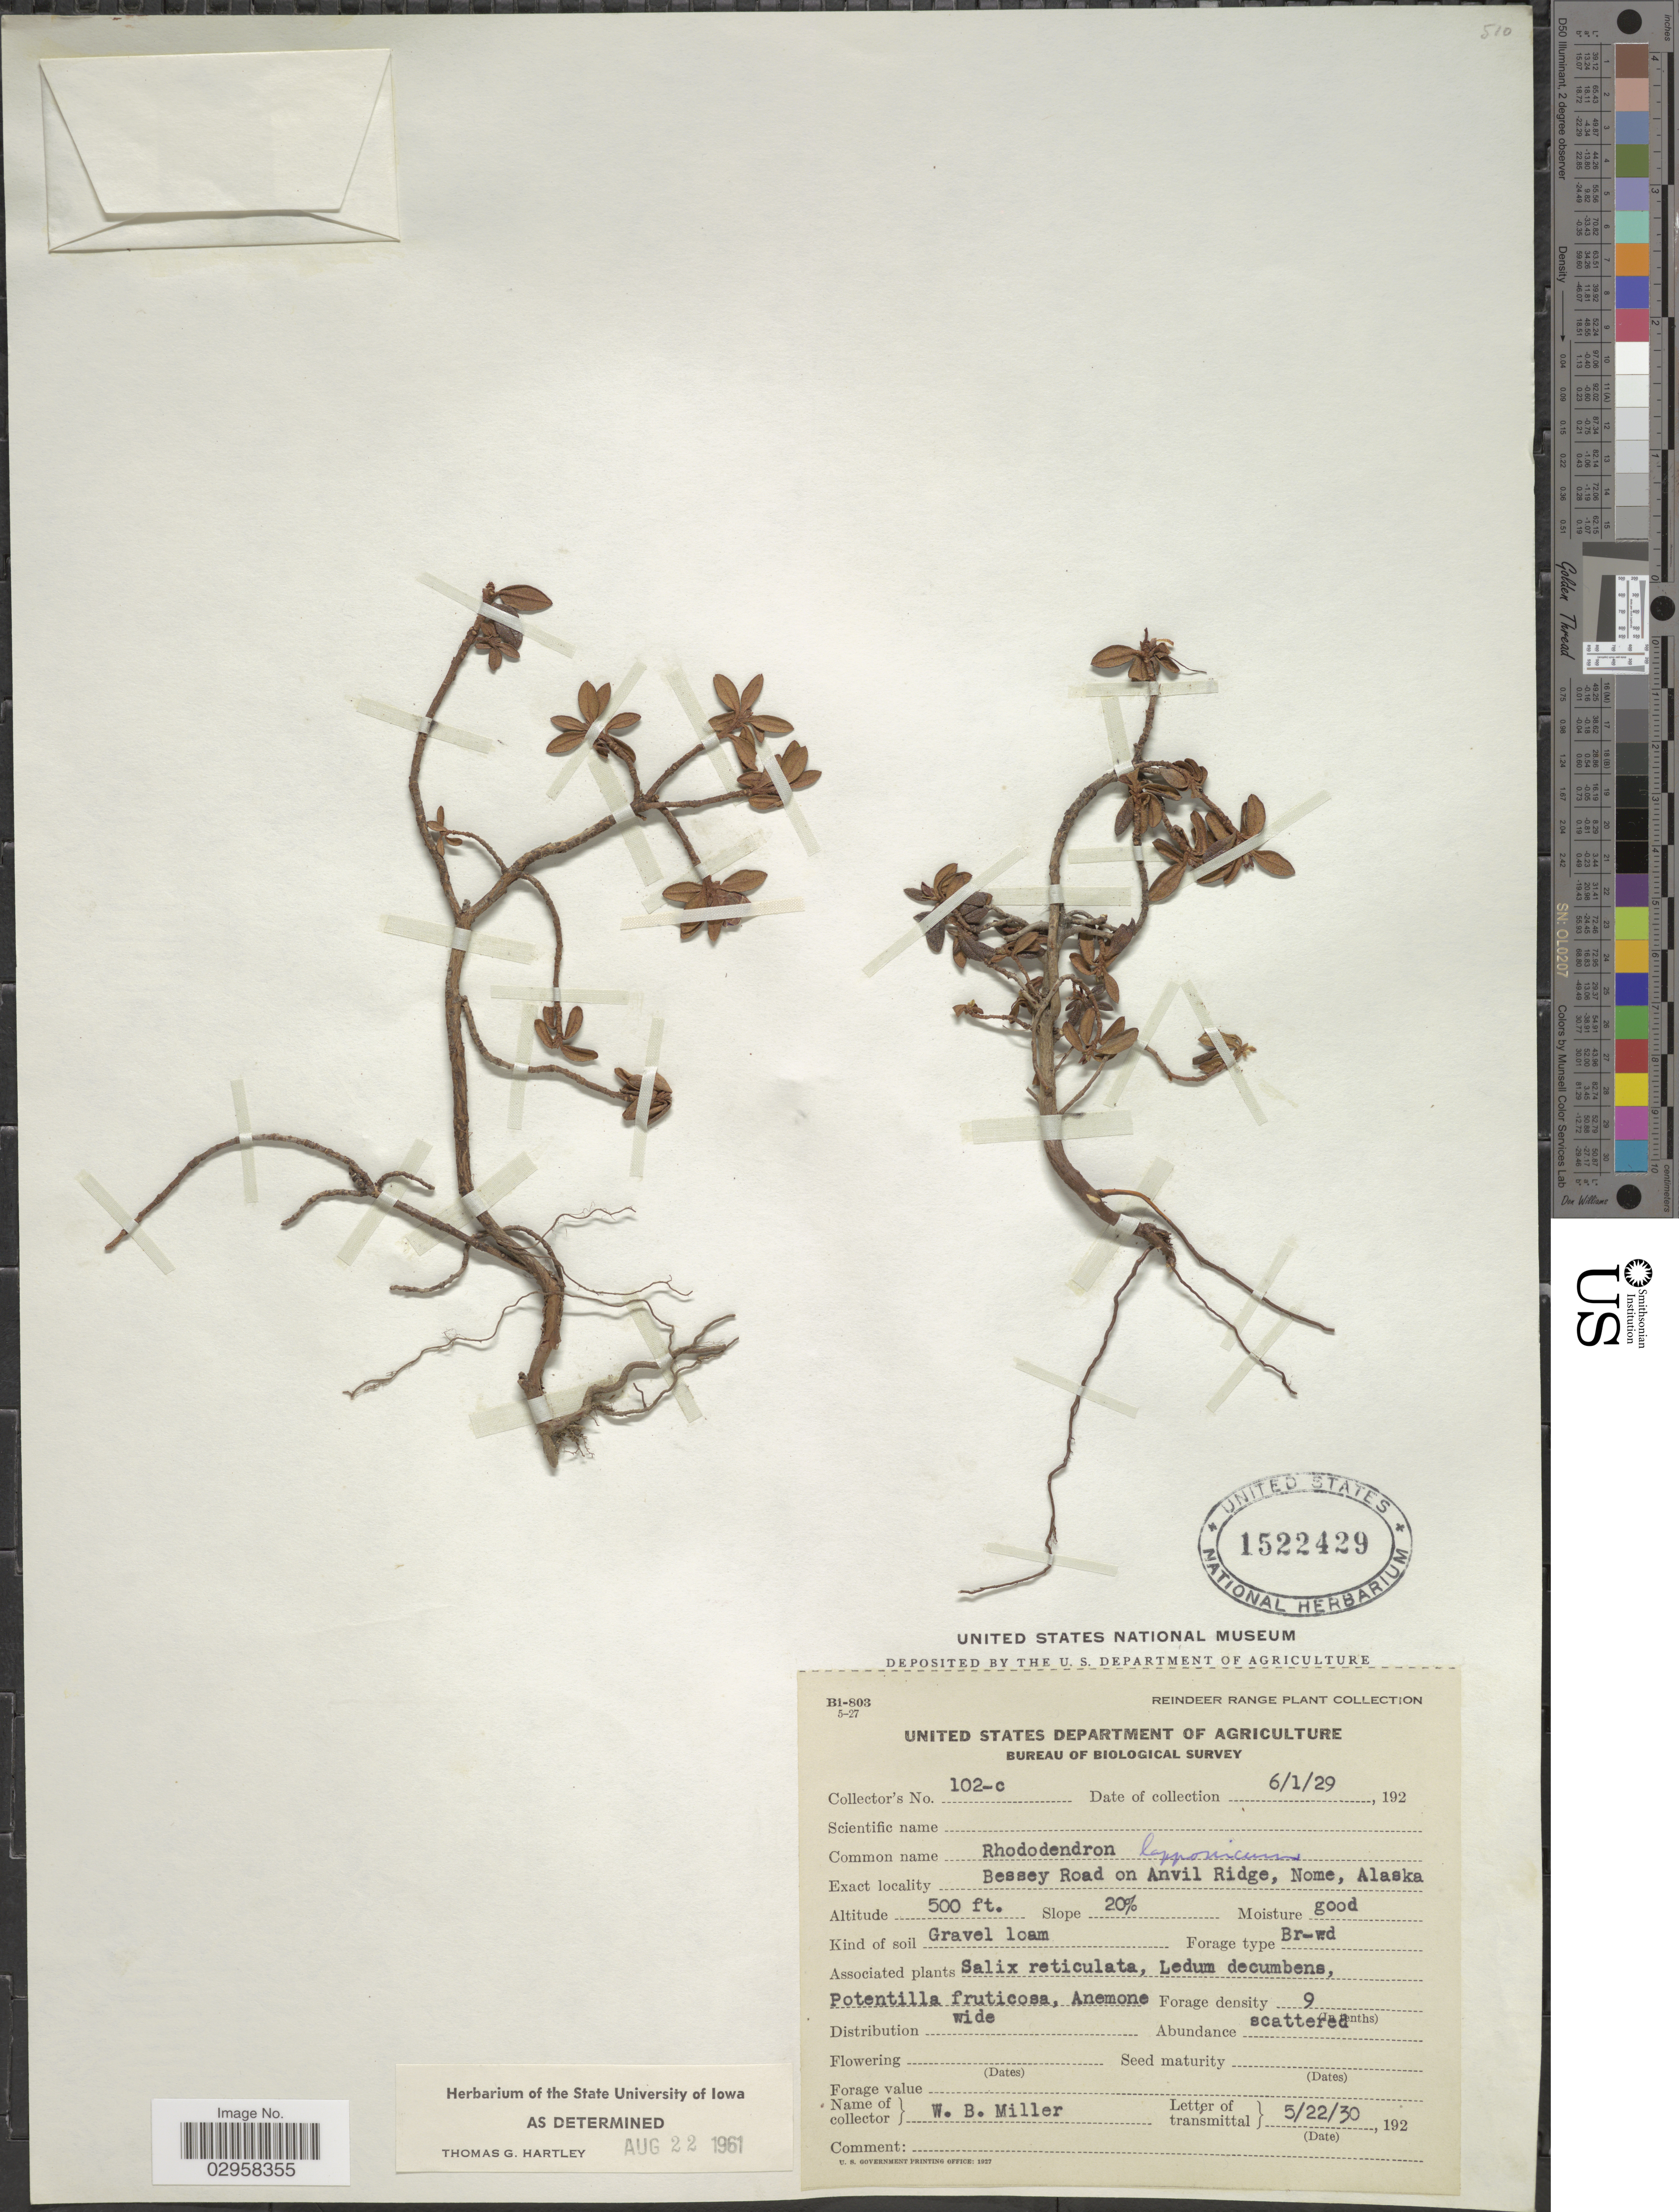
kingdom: Plantae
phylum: Tracheophyta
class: Magnoliopsida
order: Ericales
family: Ericaceae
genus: Rhododendron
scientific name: Rhododendron lapponicum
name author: (L.) Wahlenb.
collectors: W. Miller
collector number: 102-c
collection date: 1929-01-06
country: United States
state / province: Alaska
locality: Bessey Road on Anvil Ridge, Nome, Alaska.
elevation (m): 152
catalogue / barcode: US 1522429